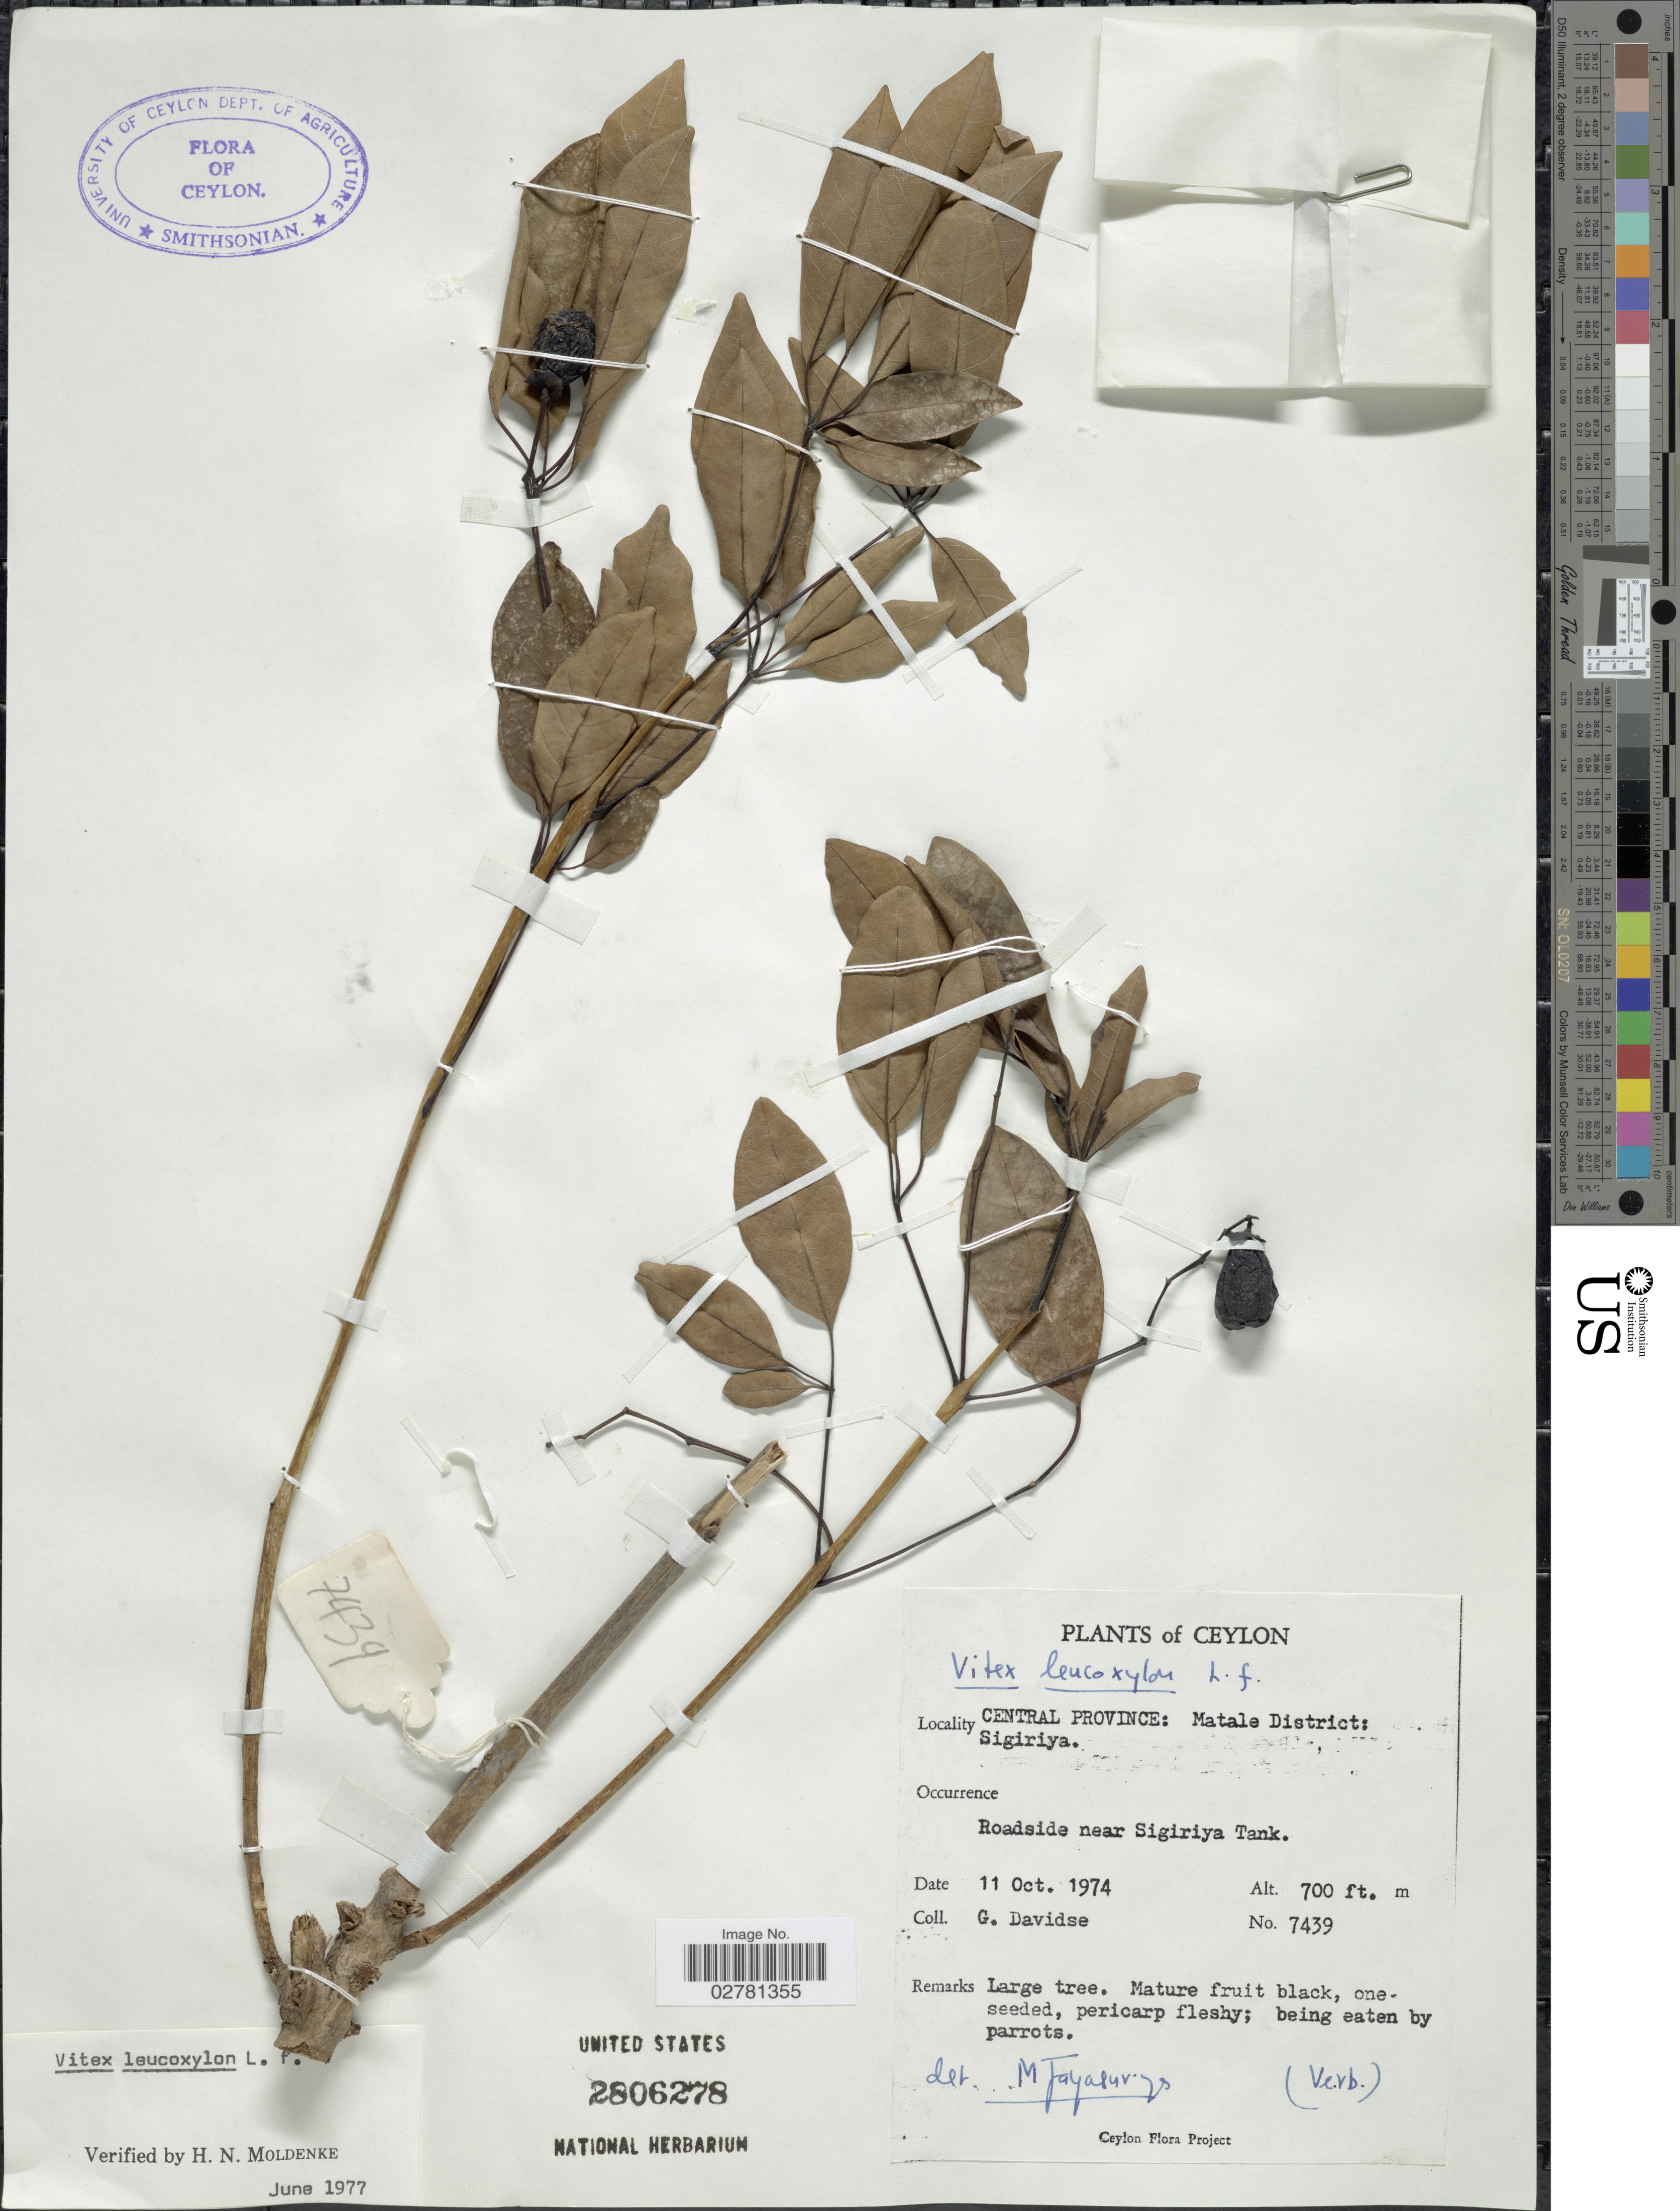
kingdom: Plantae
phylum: Tracheophyta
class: Magnoliopsida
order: Lamiales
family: Lamiaceae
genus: Vitex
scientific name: Vitex leucoxylon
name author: L. f.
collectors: G. Davidse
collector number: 7439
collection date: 1974-10-11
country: Sri Lanka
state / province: Central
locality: Ceylon. Matale District: Sigiriya. Roadside near Sigiriya Tank.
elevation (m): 213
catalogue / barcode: US 2806278